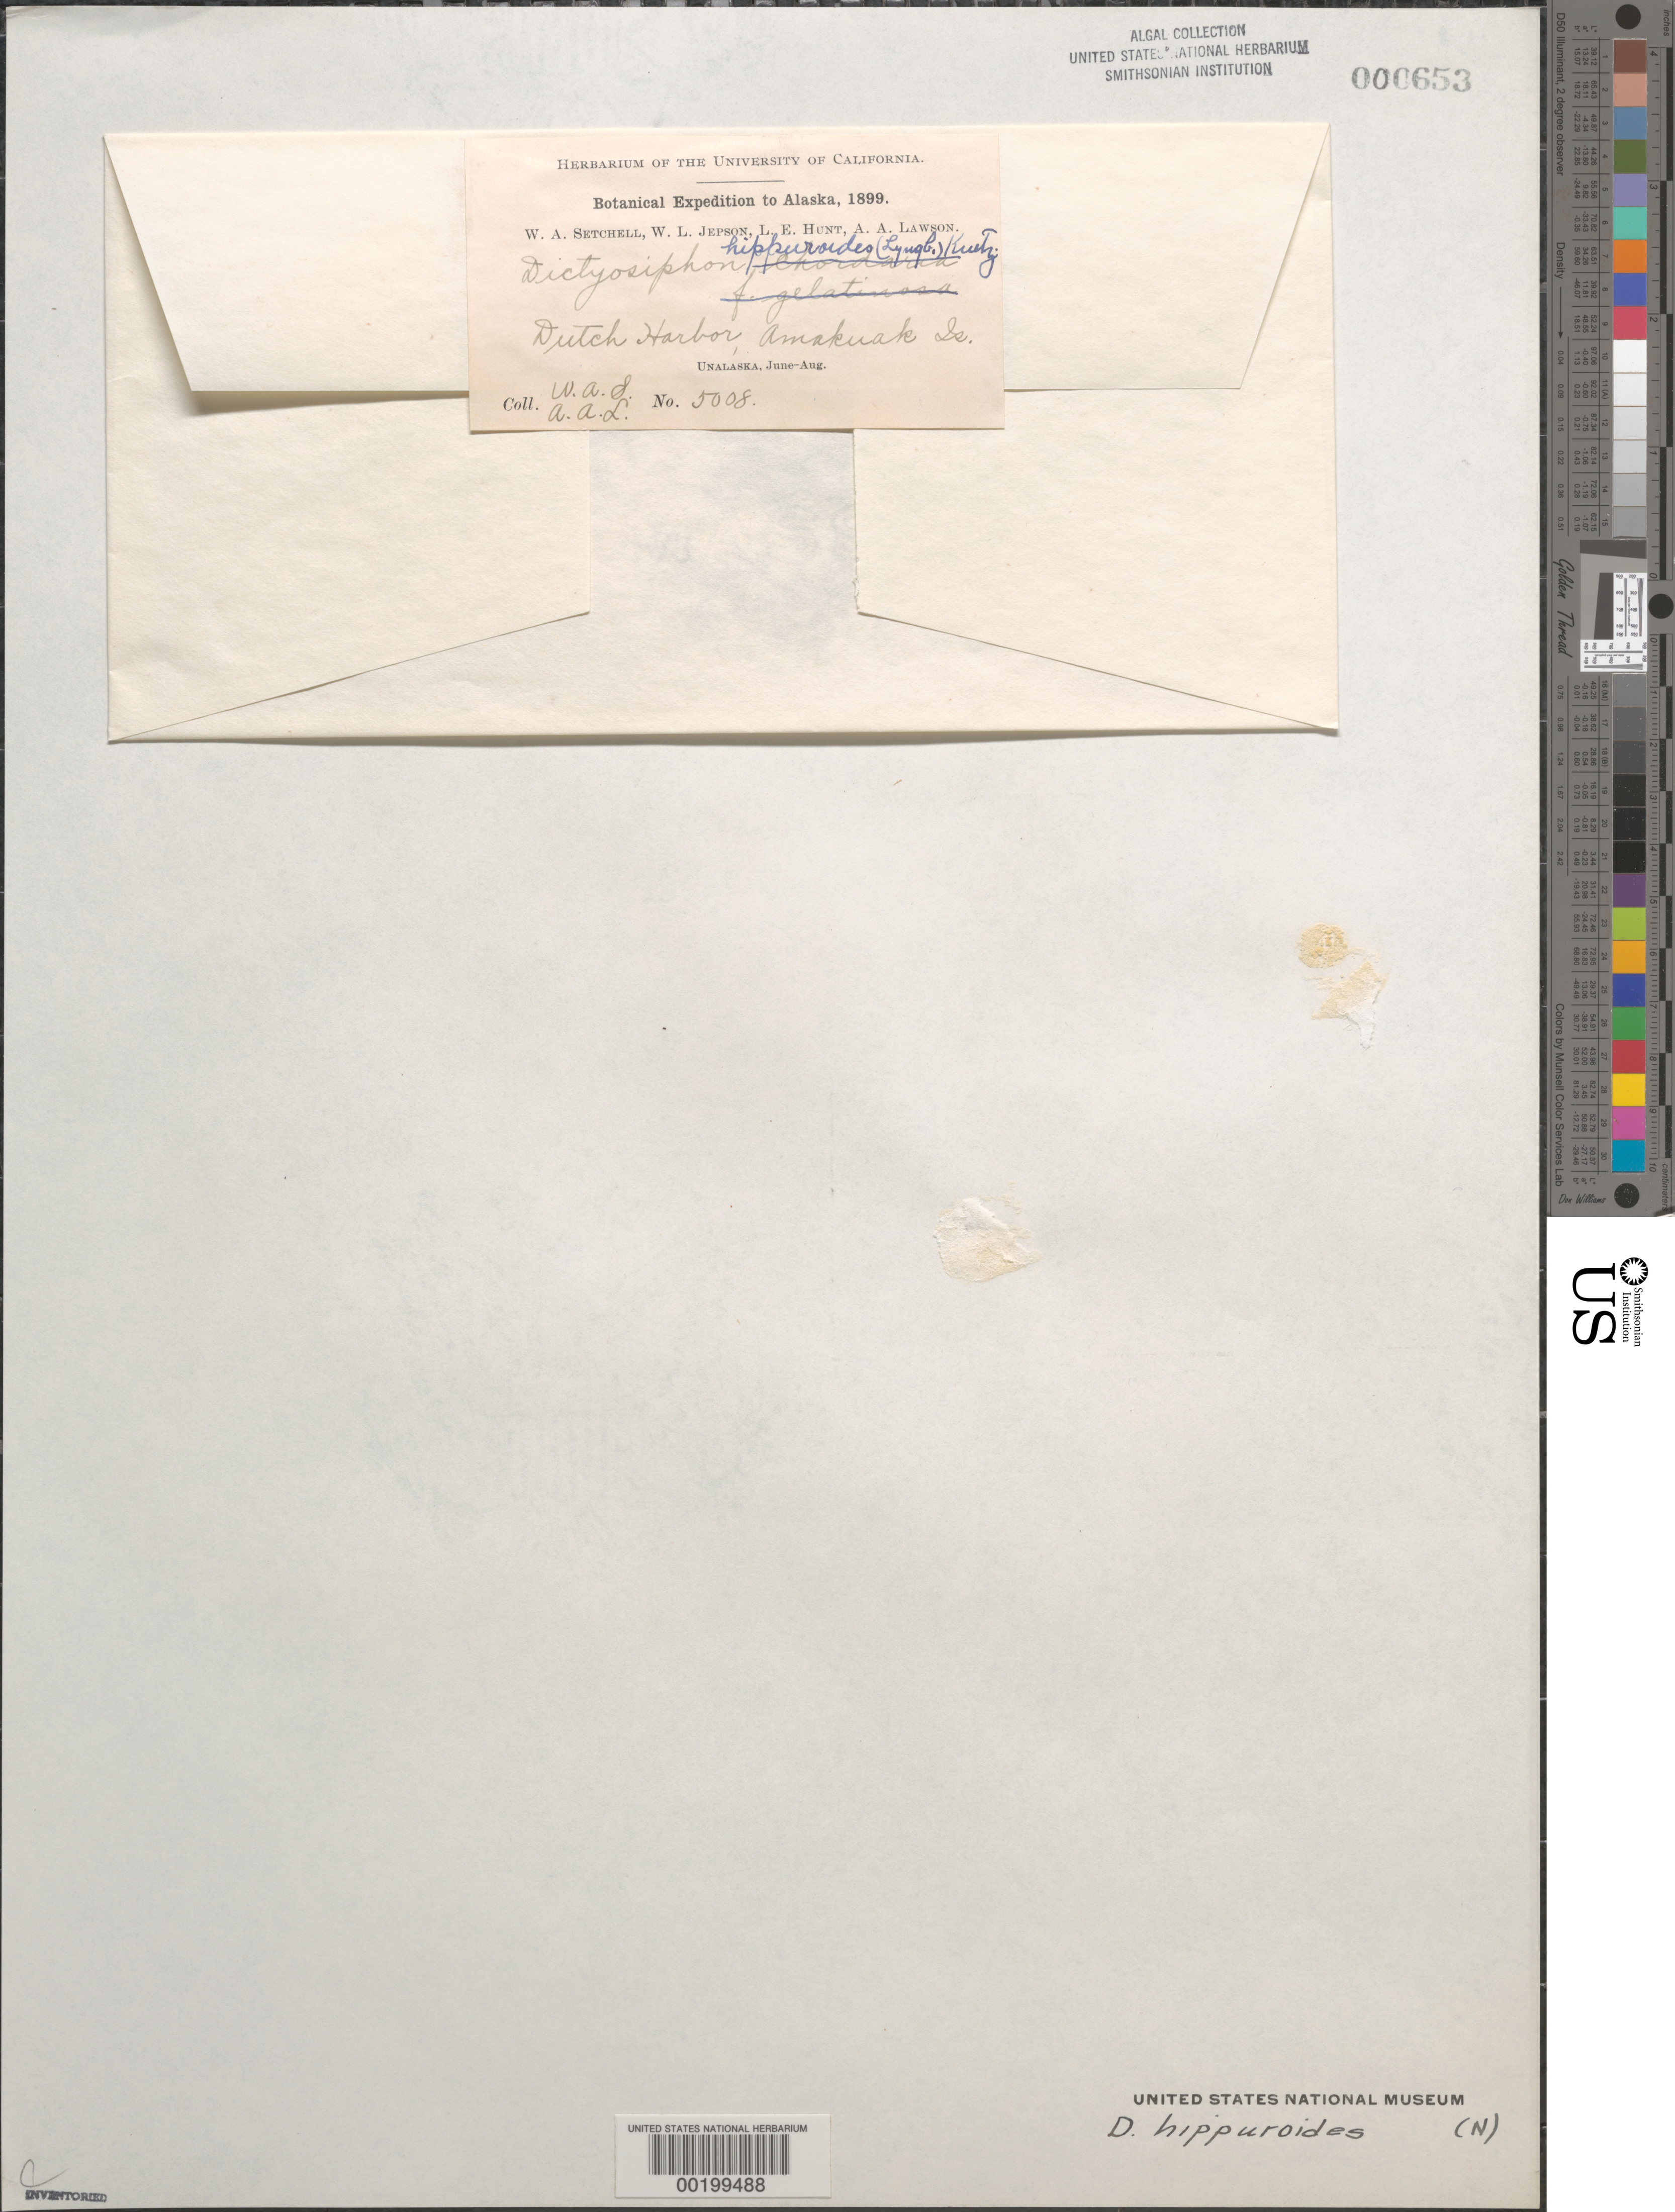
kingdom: Chromista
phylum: Ochrophyta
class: Phaeophyceae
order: Dictyosiphonales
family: Dictyosiphonaceae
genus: Dictyosiphon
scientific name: Dictyosiphon foeniculaceus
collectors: W. Setchell & A. A. Lawson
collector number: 5008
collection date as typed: Jun 1899 TO -- Aug 1899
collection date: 1899-06/1899-08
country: United States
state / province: Alaska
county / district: Aleutian Islands Division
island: Unalaska Island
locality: Amaknak Island, Dutch Harbor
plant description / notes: Botanical Expedition to Alaska, 1899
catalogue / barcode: US 653